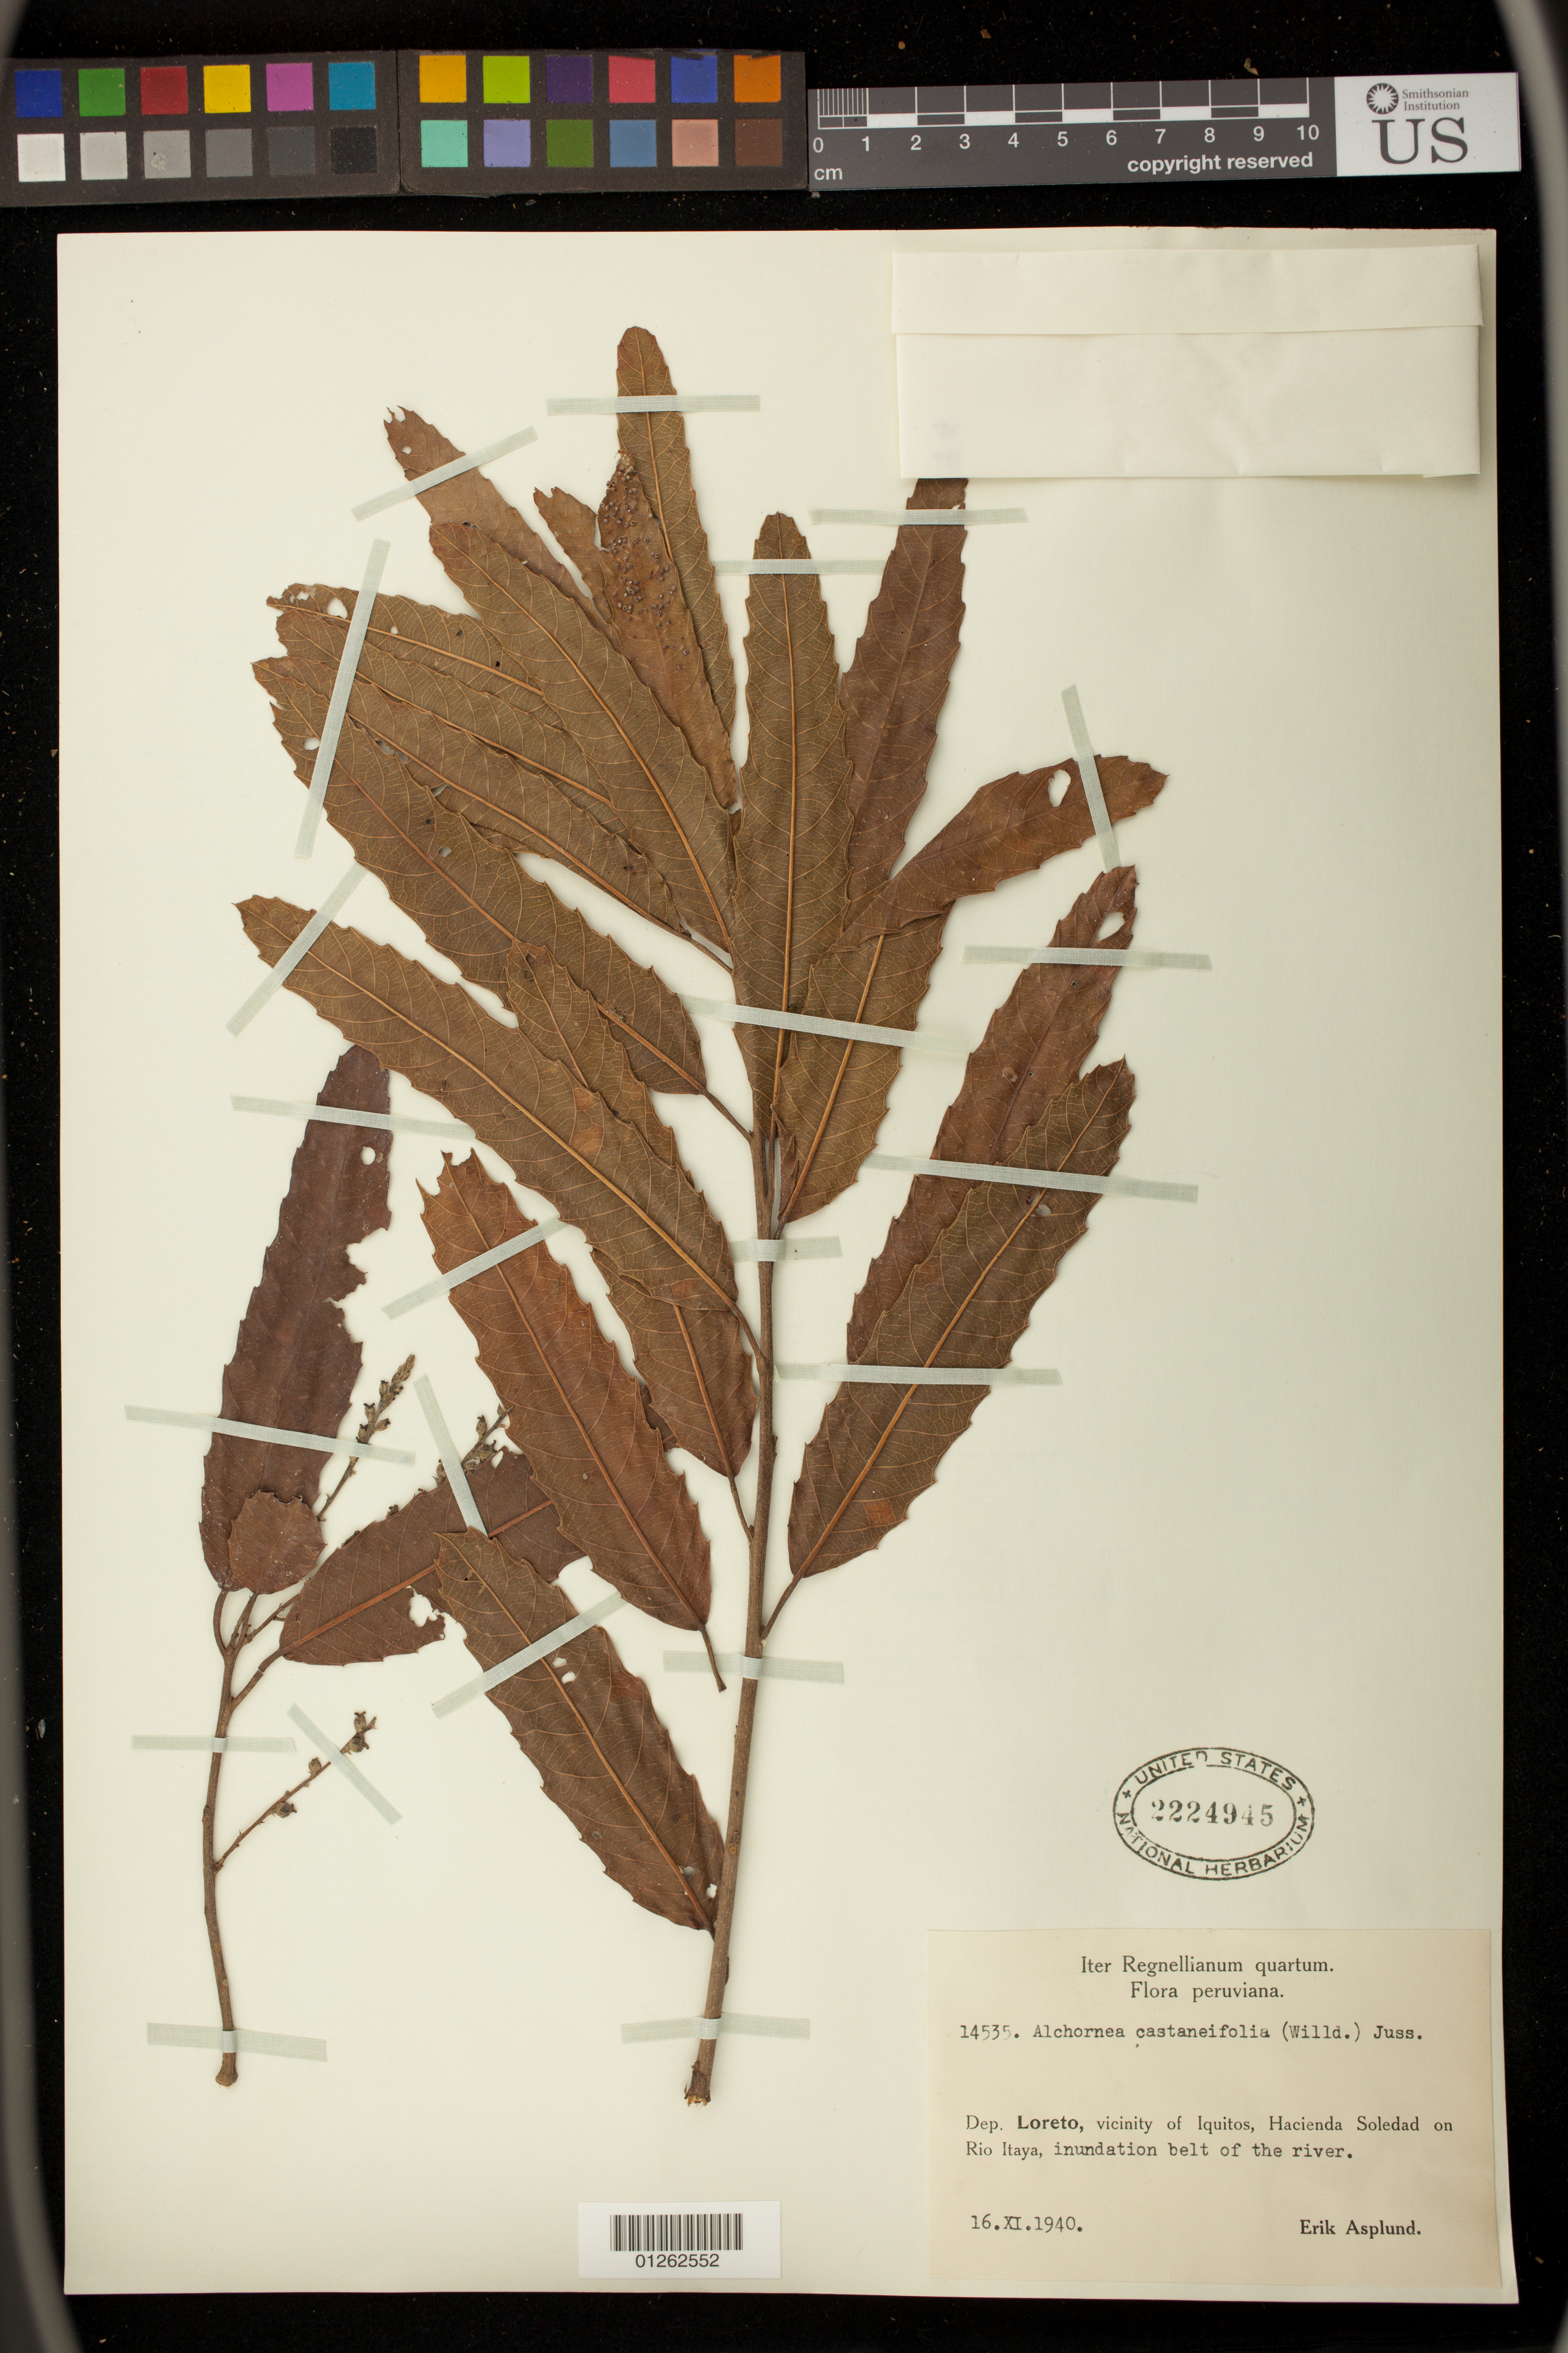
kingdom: Plantae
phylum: Tracheophyta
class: Magnoliopsida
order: Malpighiales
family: Euphorbiaceae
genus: Alchornea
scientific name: Alchornea castaneifolia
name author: (Willd.) A. Juss.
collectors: E. Asplund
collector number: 14535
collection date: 1940-11-16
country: Peru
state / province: Loreto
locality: Vicinity of Iquits, Hacienda Soledad on Rio Itaya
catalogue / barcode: US 2224945